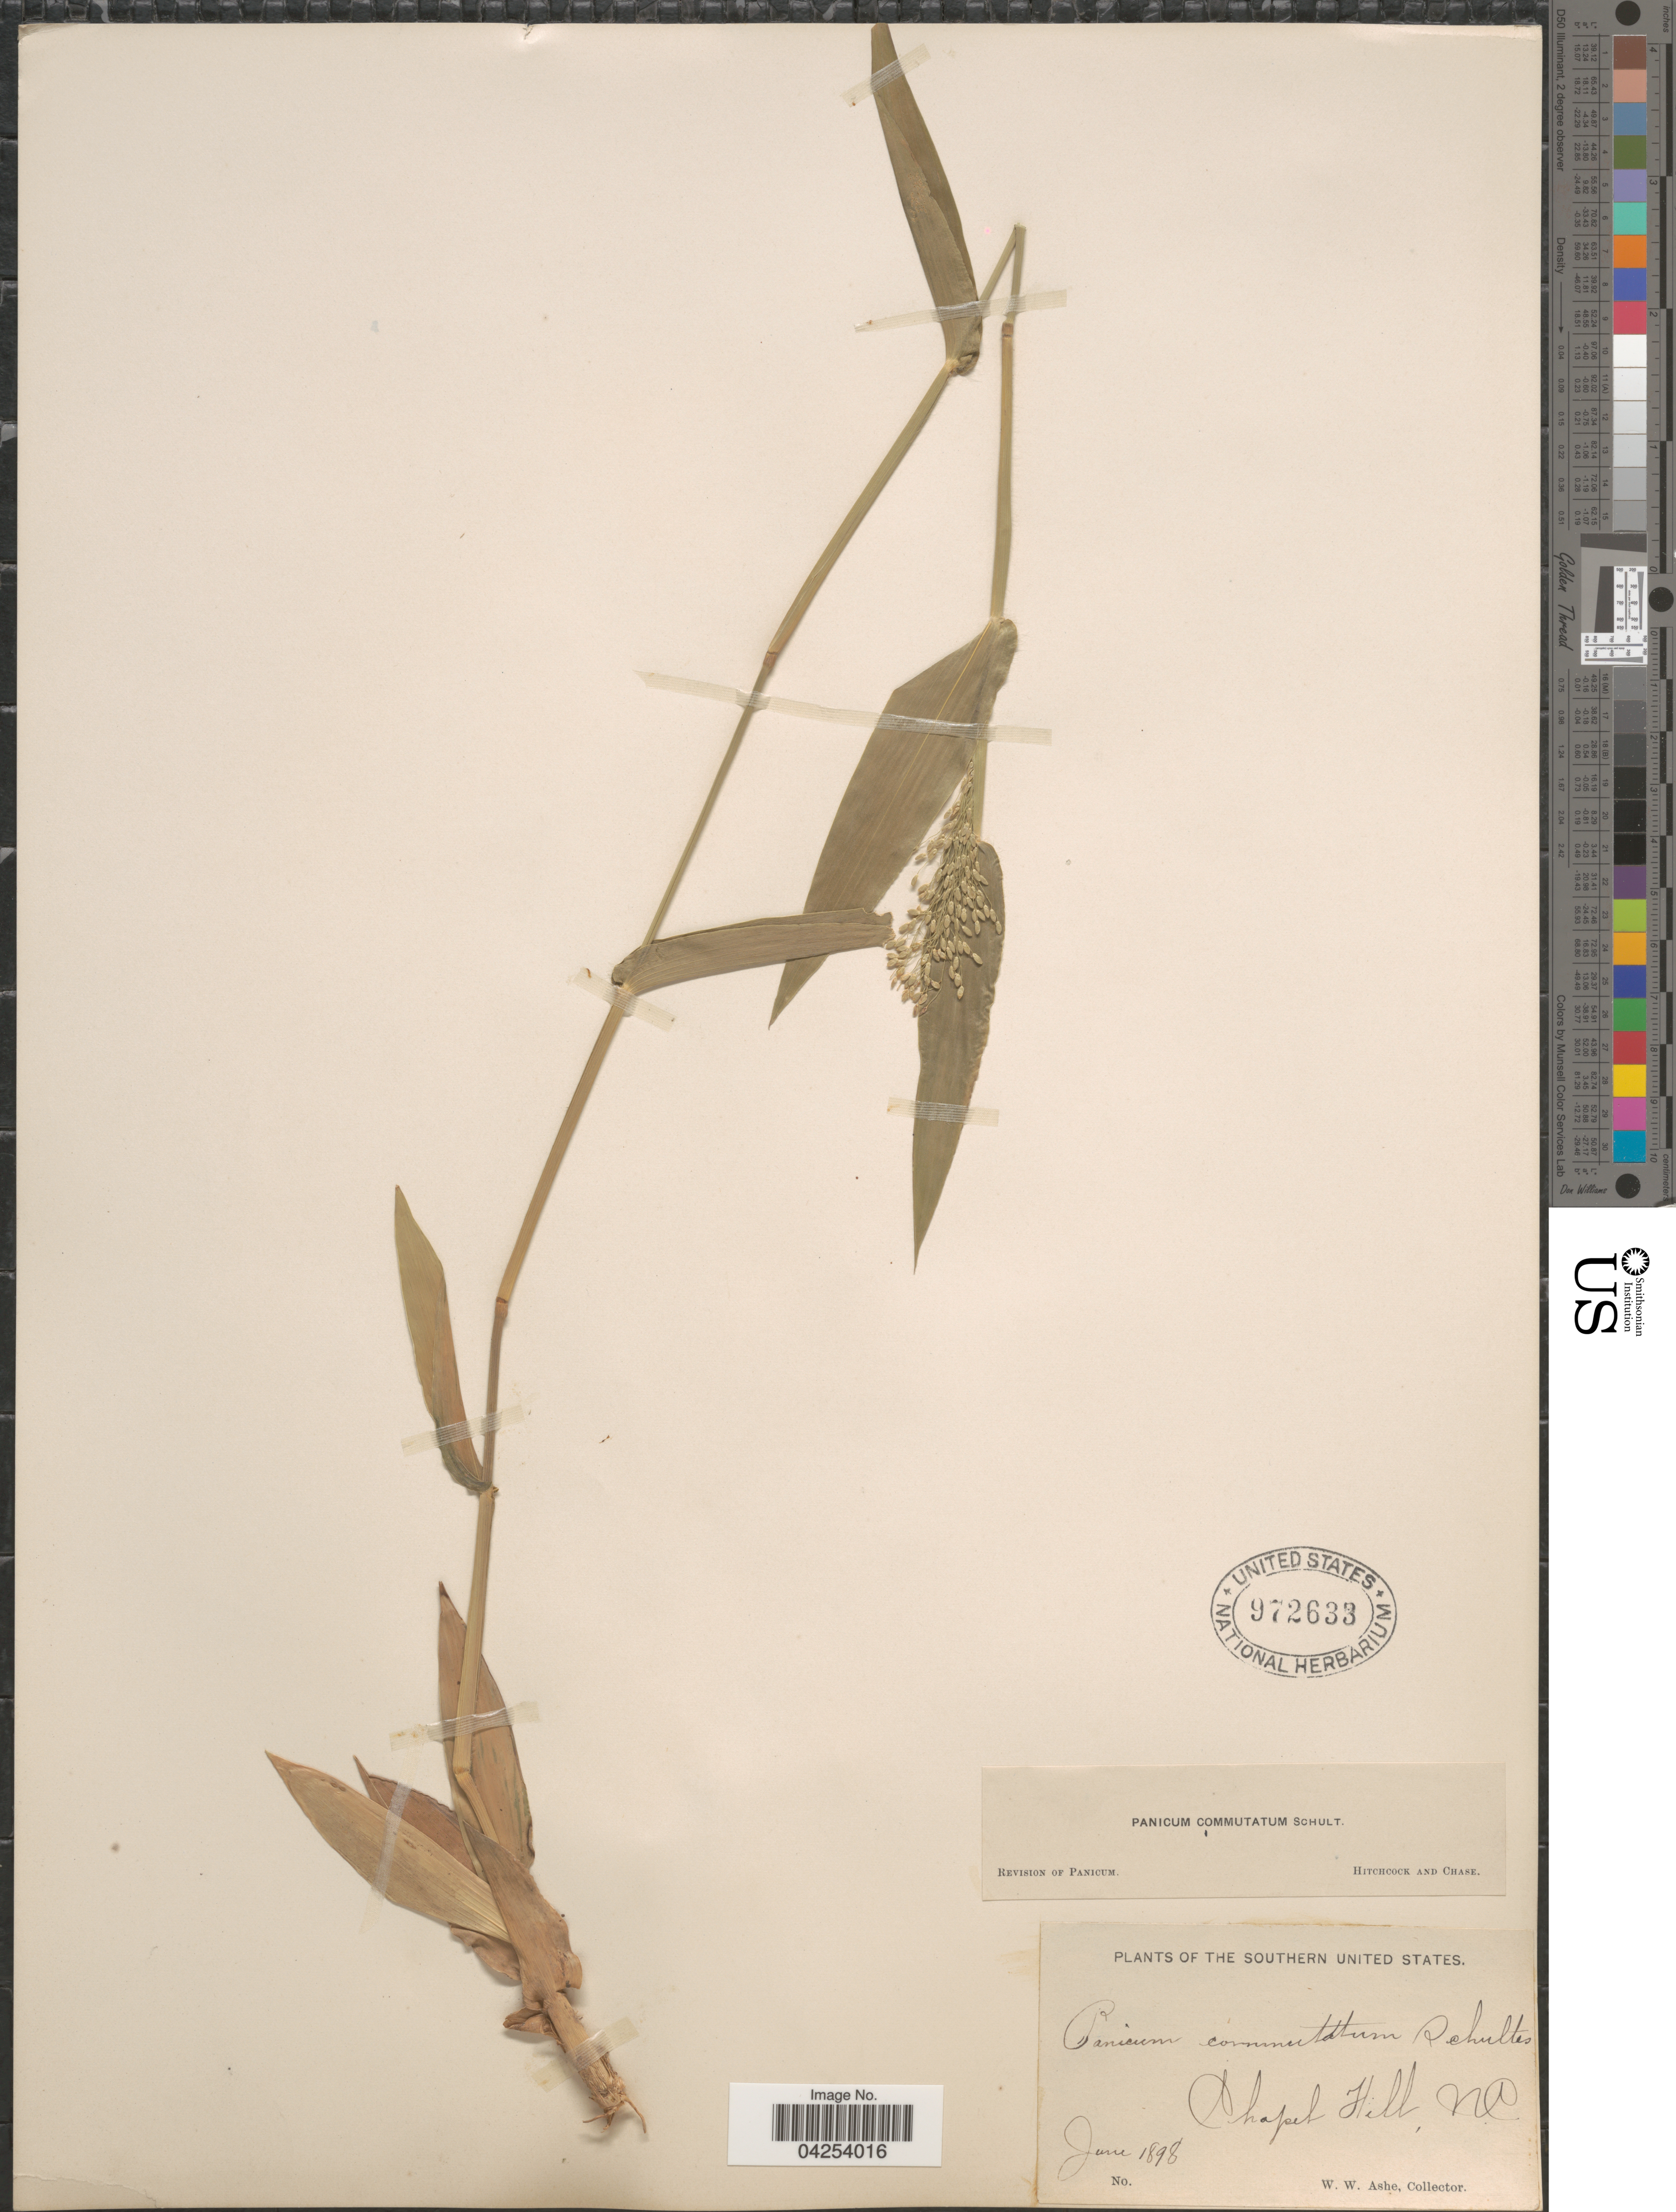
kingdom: Plantae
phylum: Tracheophyta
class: Liliopsida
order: Poales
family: Poaceae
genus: Dichanthelium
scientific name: Dichanthelium commutatum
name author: (Schult.) Gould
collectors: W. W. Ashe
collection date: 1898-06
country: United States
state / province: North Carolina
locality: Southern United States. Chapel Hill.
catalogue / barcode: US 972633